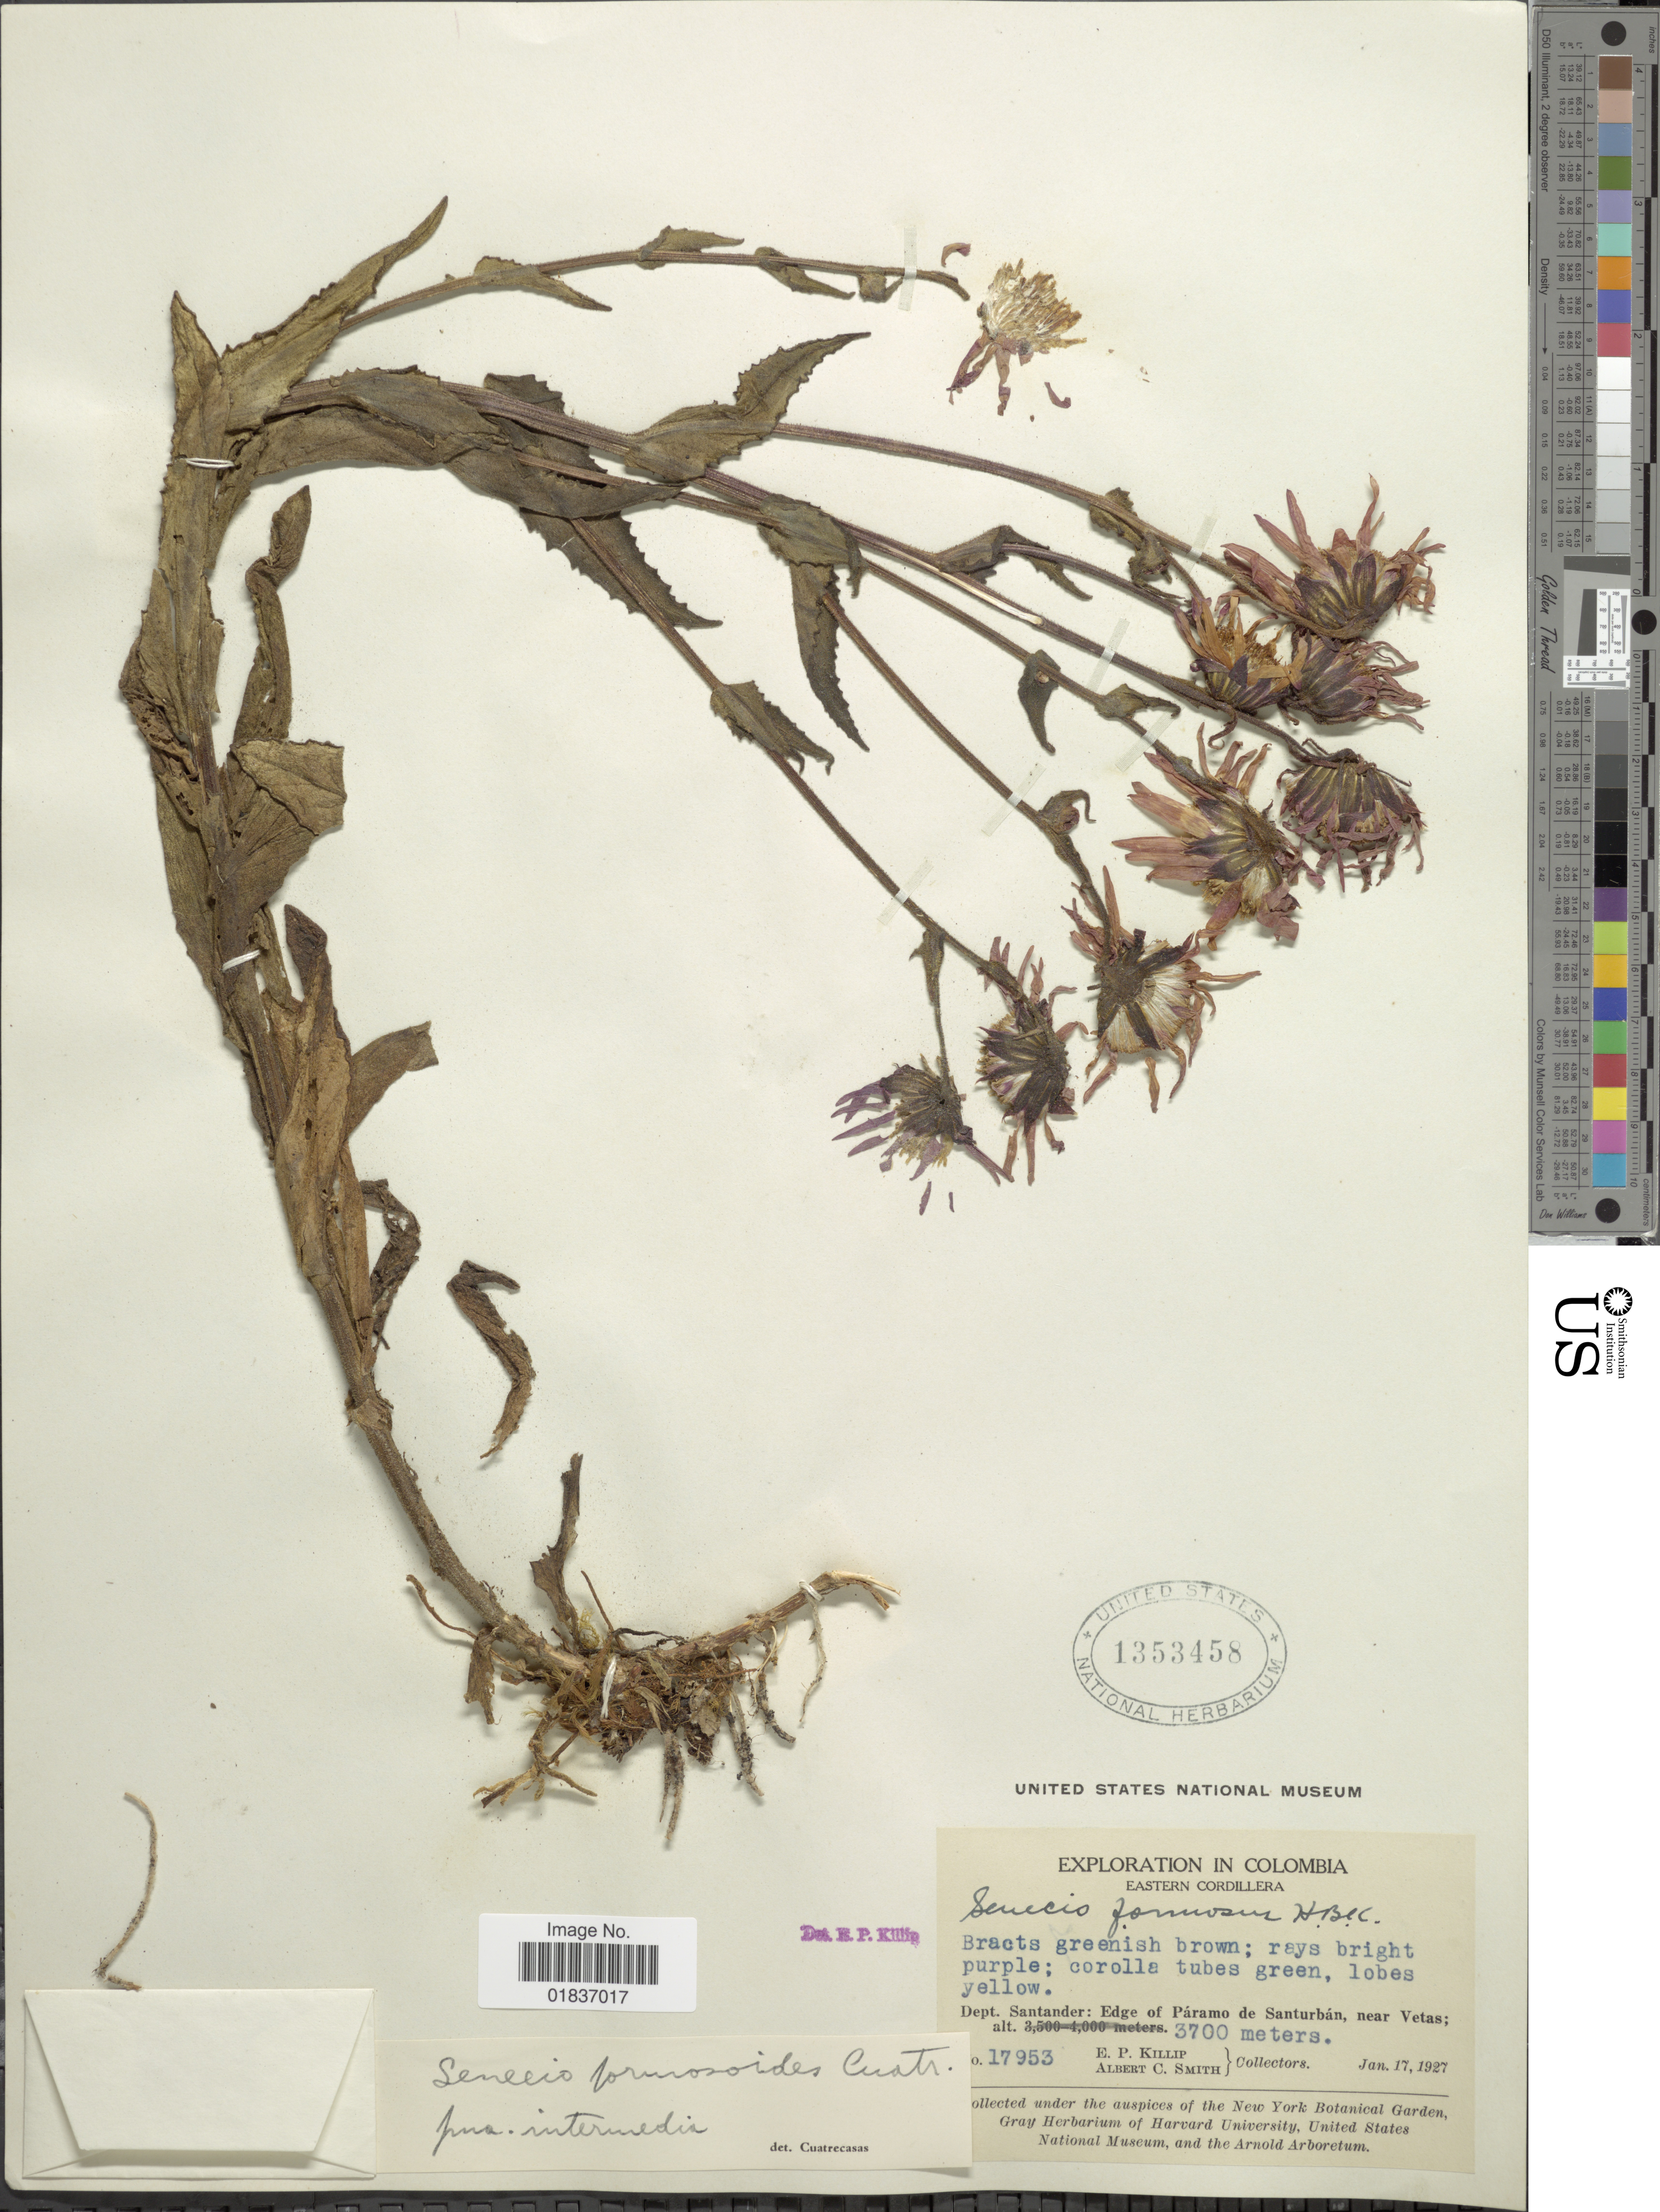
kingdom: Plantae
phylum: Tracheophyta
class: Magnoliopsida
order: Asterales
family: Asteraceae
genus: Senecio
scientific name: Senecio formosoides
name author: Cuatrec.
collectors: E. P. Killip & A. C. Smith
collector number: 17953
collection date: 1927-01-17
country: Colombia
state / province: Santander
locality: Dept. Santander: Edge of Paramo de Santurban, near Vetas; Eastern Cordillera.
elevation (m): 3700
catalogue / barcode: US 1353458